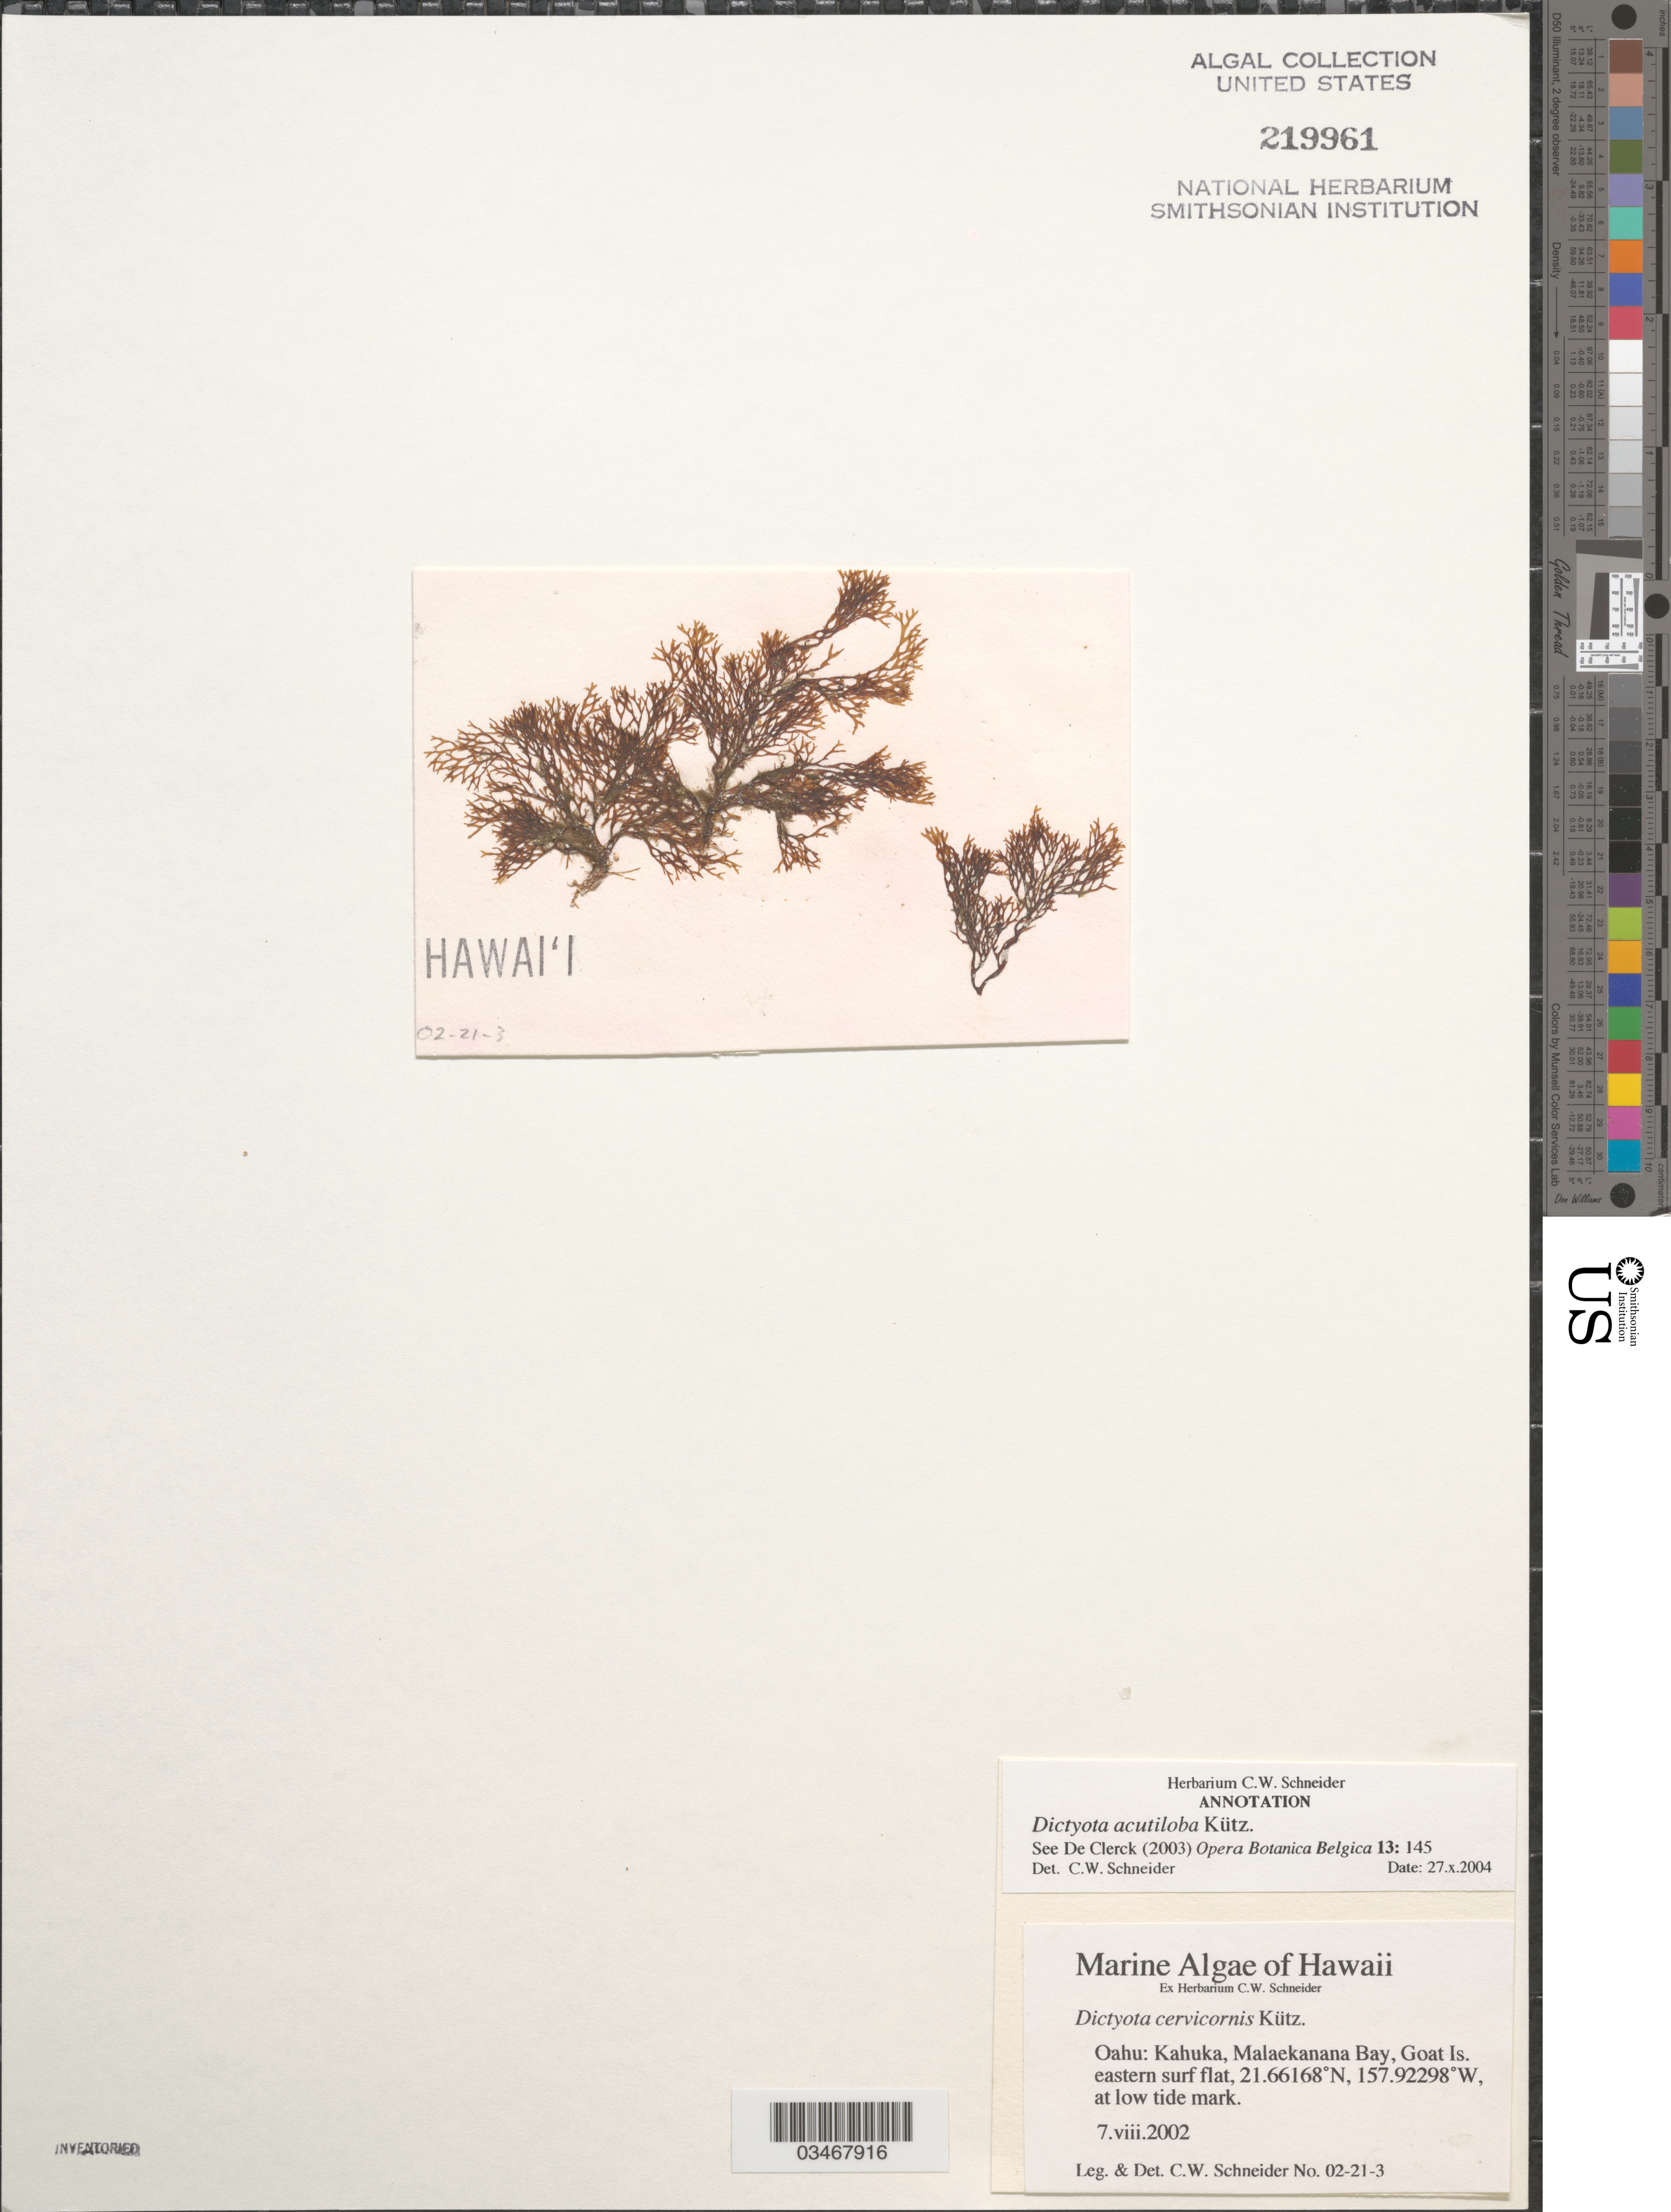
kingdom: Chromista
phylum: Ochrophyta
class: Phaeophyceae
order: Dictyotales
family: Dictyotaceae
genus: Dictyota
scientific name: Dictyota acutiloba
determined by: Schneider, C. W.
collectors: C. W. Schneider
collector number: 02-21-3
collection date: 2002-08-07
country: United States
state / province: Hawaii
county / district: Honolulu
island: Goat Island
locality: Kahuka, Eastern surf flat.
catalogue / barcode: US 219961